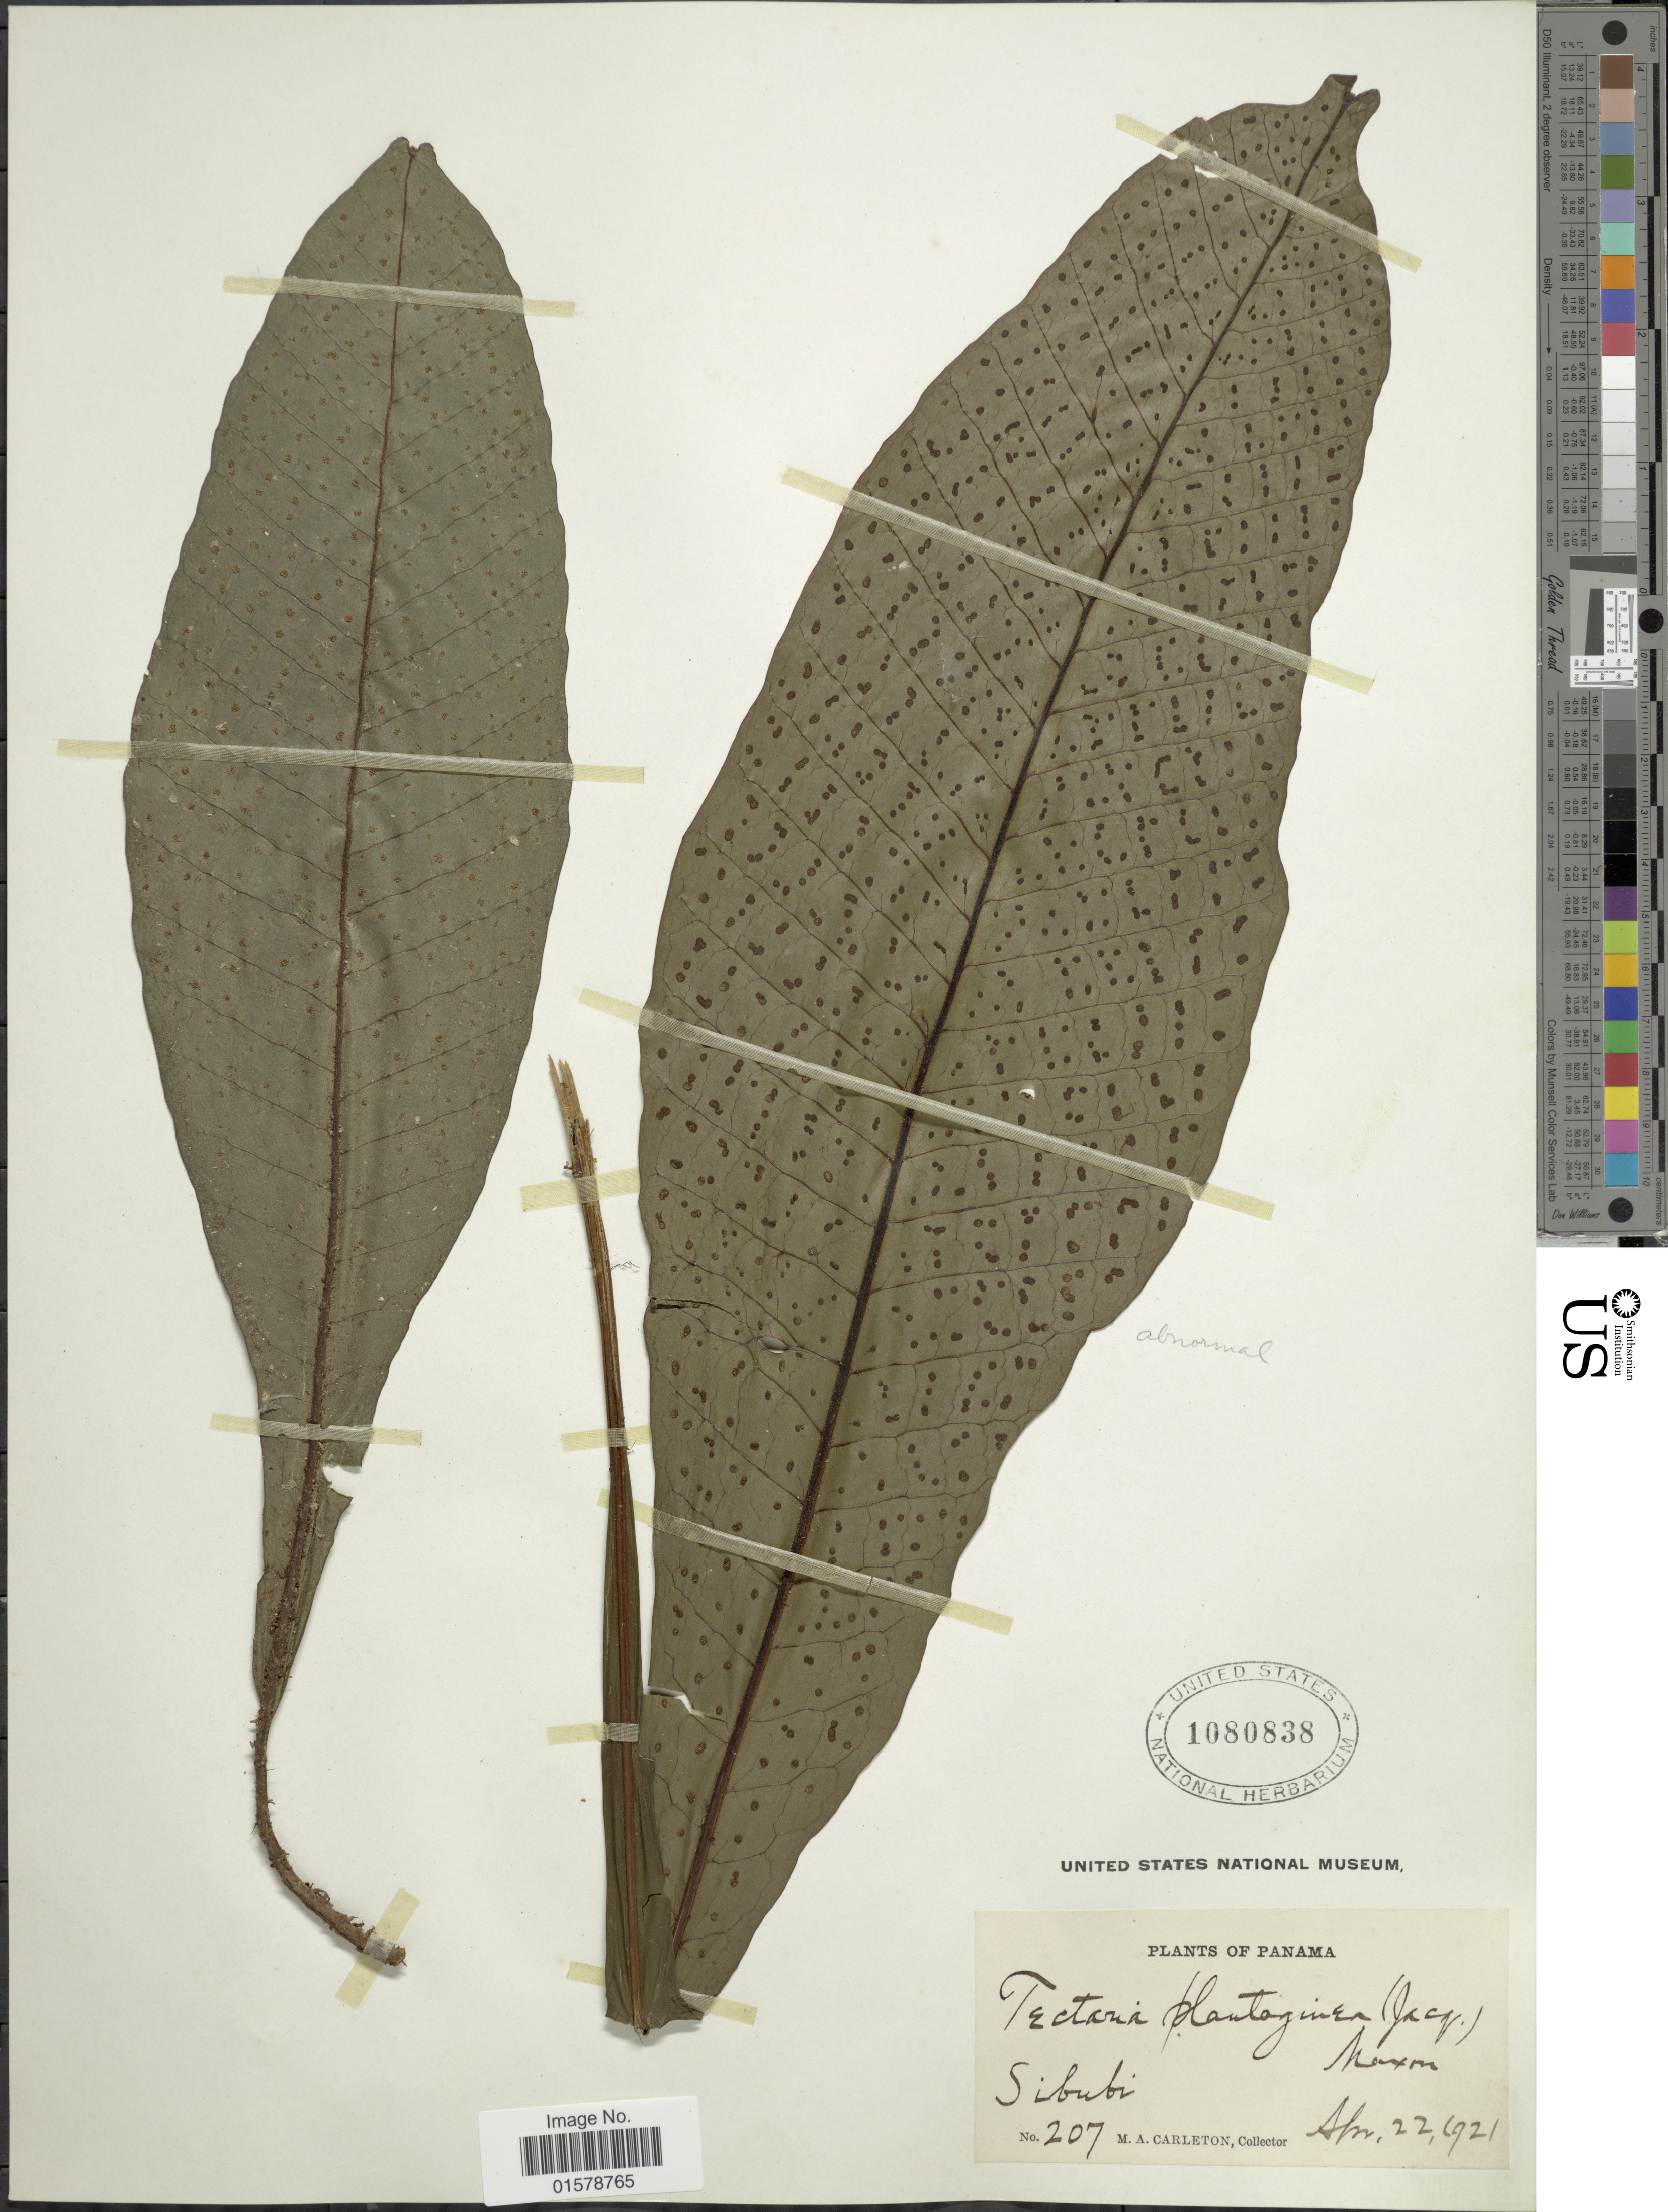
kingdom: Plantae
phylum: Tracheophyta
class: Polypodiopsida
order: Polypodiales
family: Tectariaceae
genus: Tectaria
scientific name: Tectaria plantaginea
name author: (Jacq.) Maxon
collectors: M. A. Carleton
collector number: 207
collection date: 1921-04-22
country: Panama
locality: Panama, Sibubi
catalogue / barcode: US 1080838